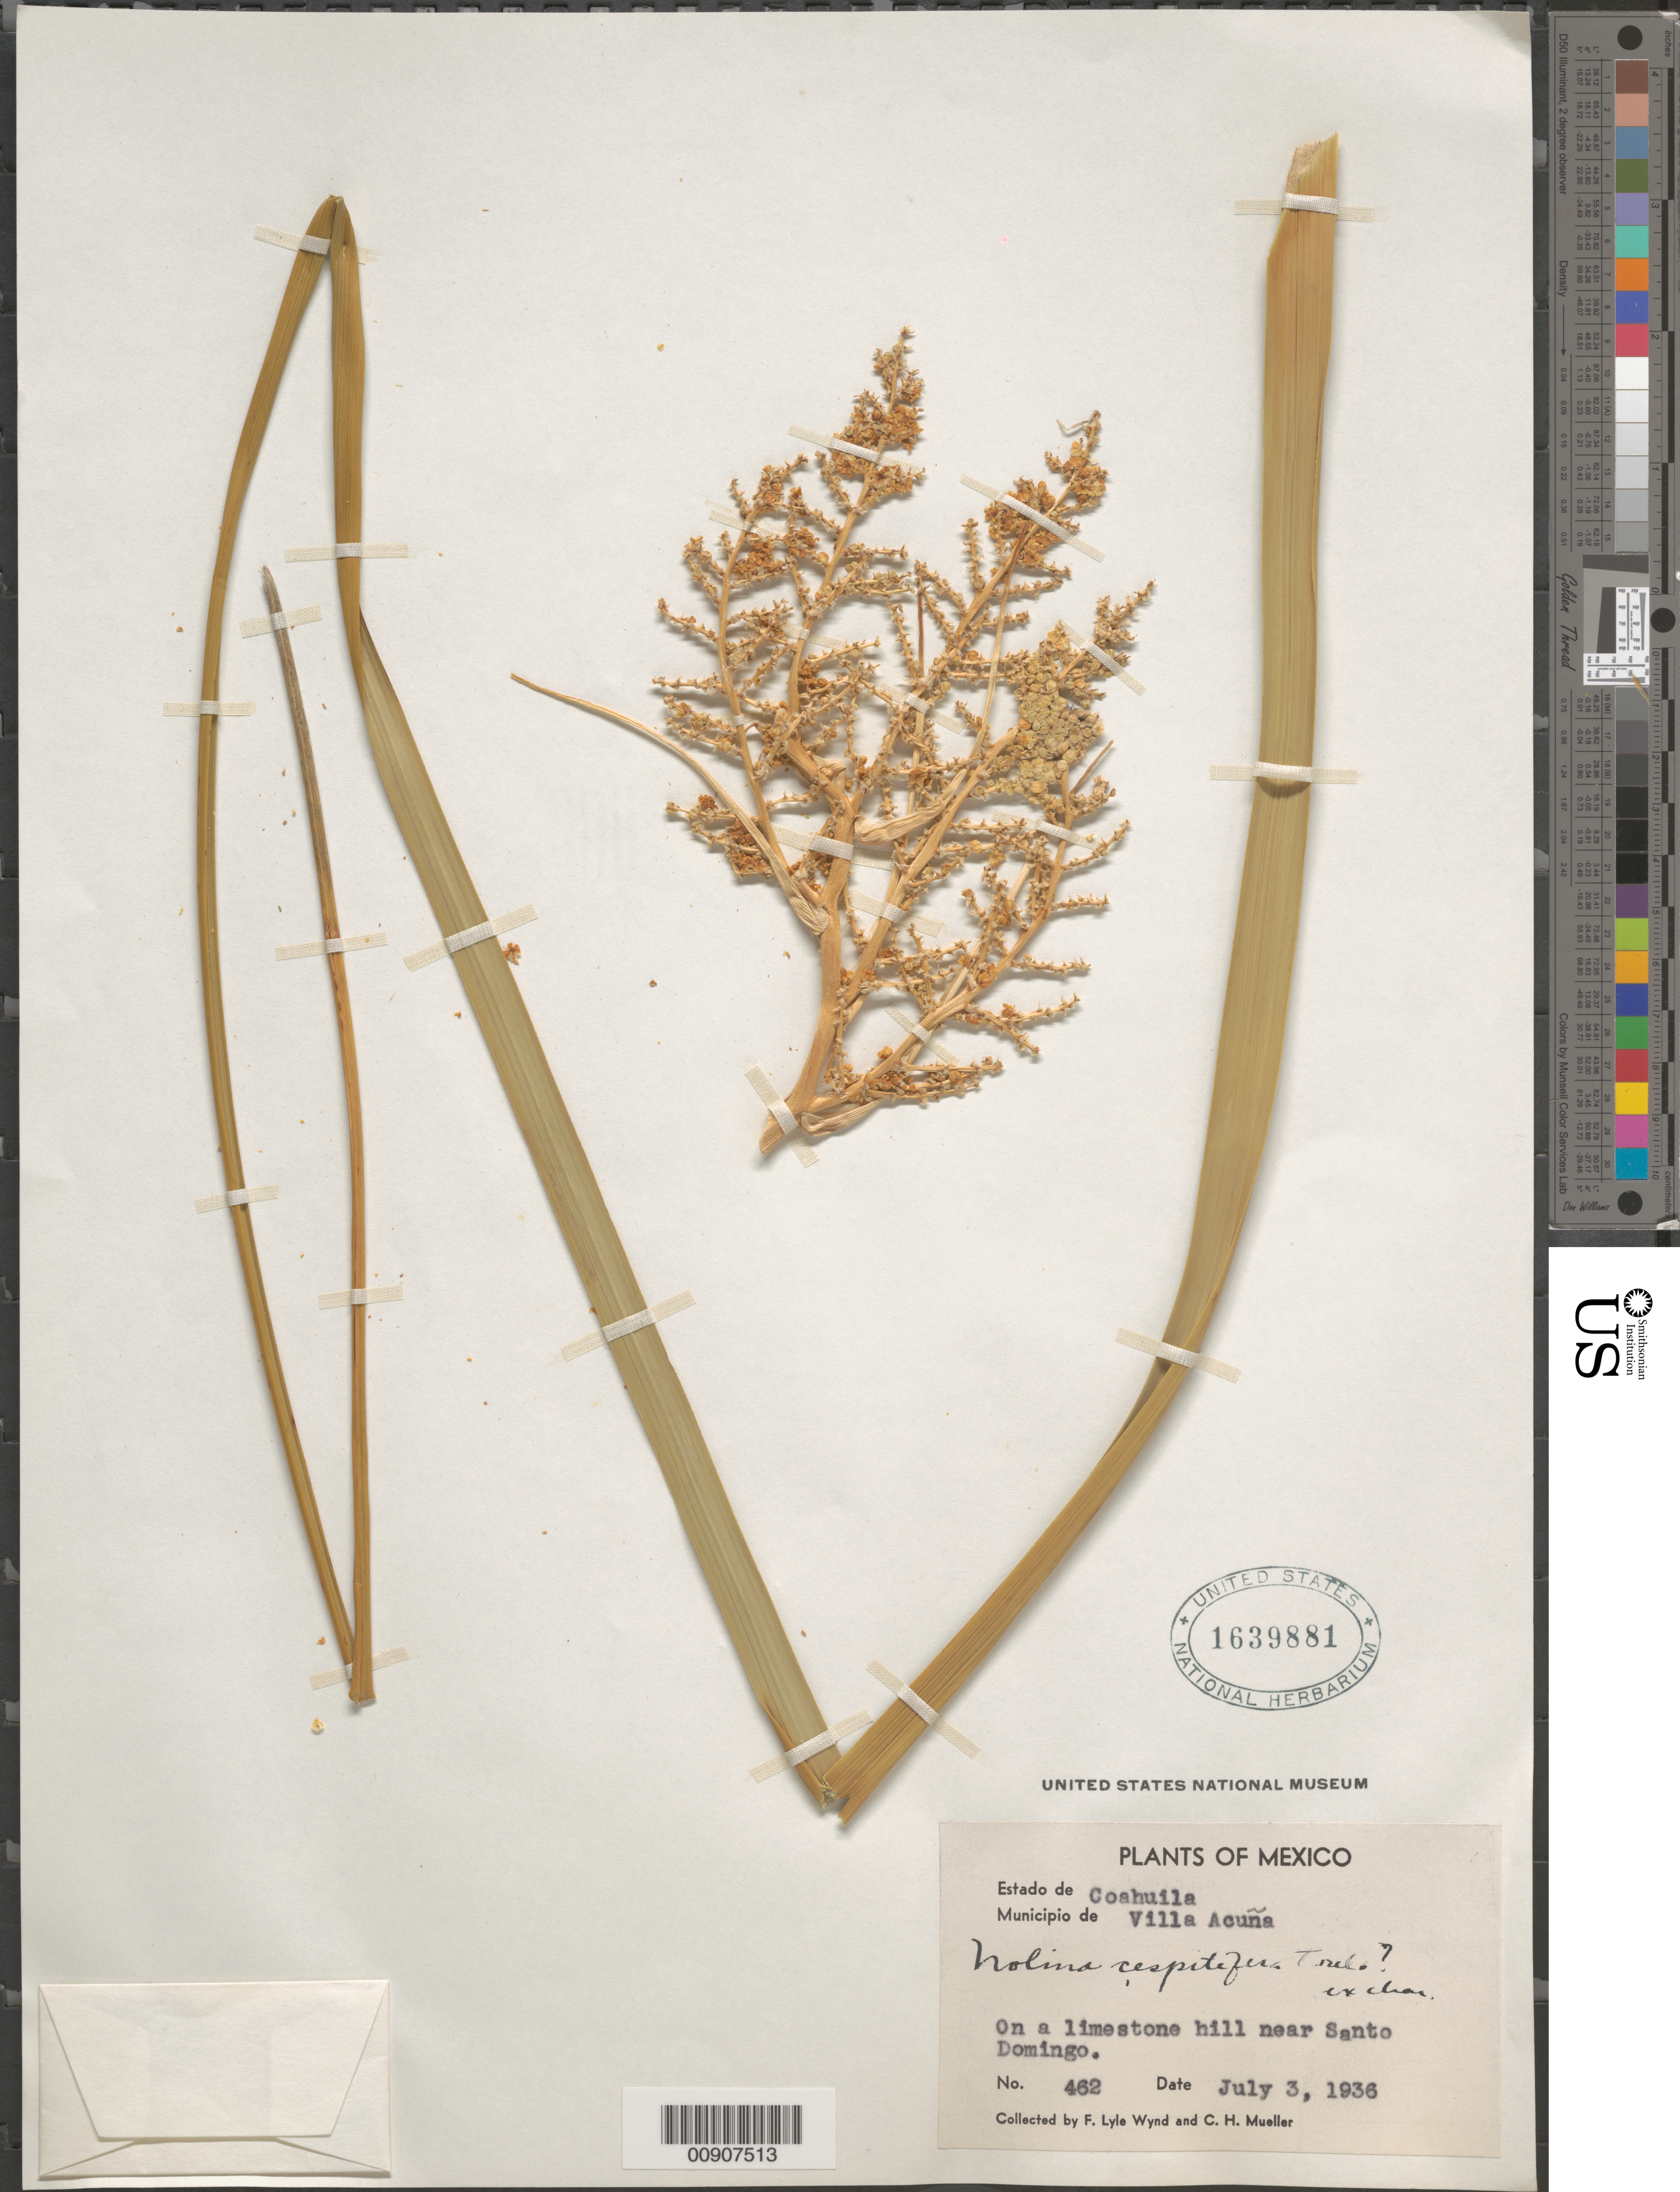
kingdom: Plantae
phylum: Tracheophyta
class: Liliopsida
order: Asparagales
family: Asparagaceae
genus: Nolina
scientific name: Nolina cespitifera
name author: Trel.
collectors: F. L. Wynd & C. H. Mueller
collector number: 462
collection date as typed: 03 Jul 1936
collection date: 1936-07-03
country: Mexico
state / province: Coahuila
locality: Estado Coahuila, Municipio de Villa Acuña: Hill near Santo Domingo.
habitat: On limestone hill.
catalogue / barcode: US 1639881